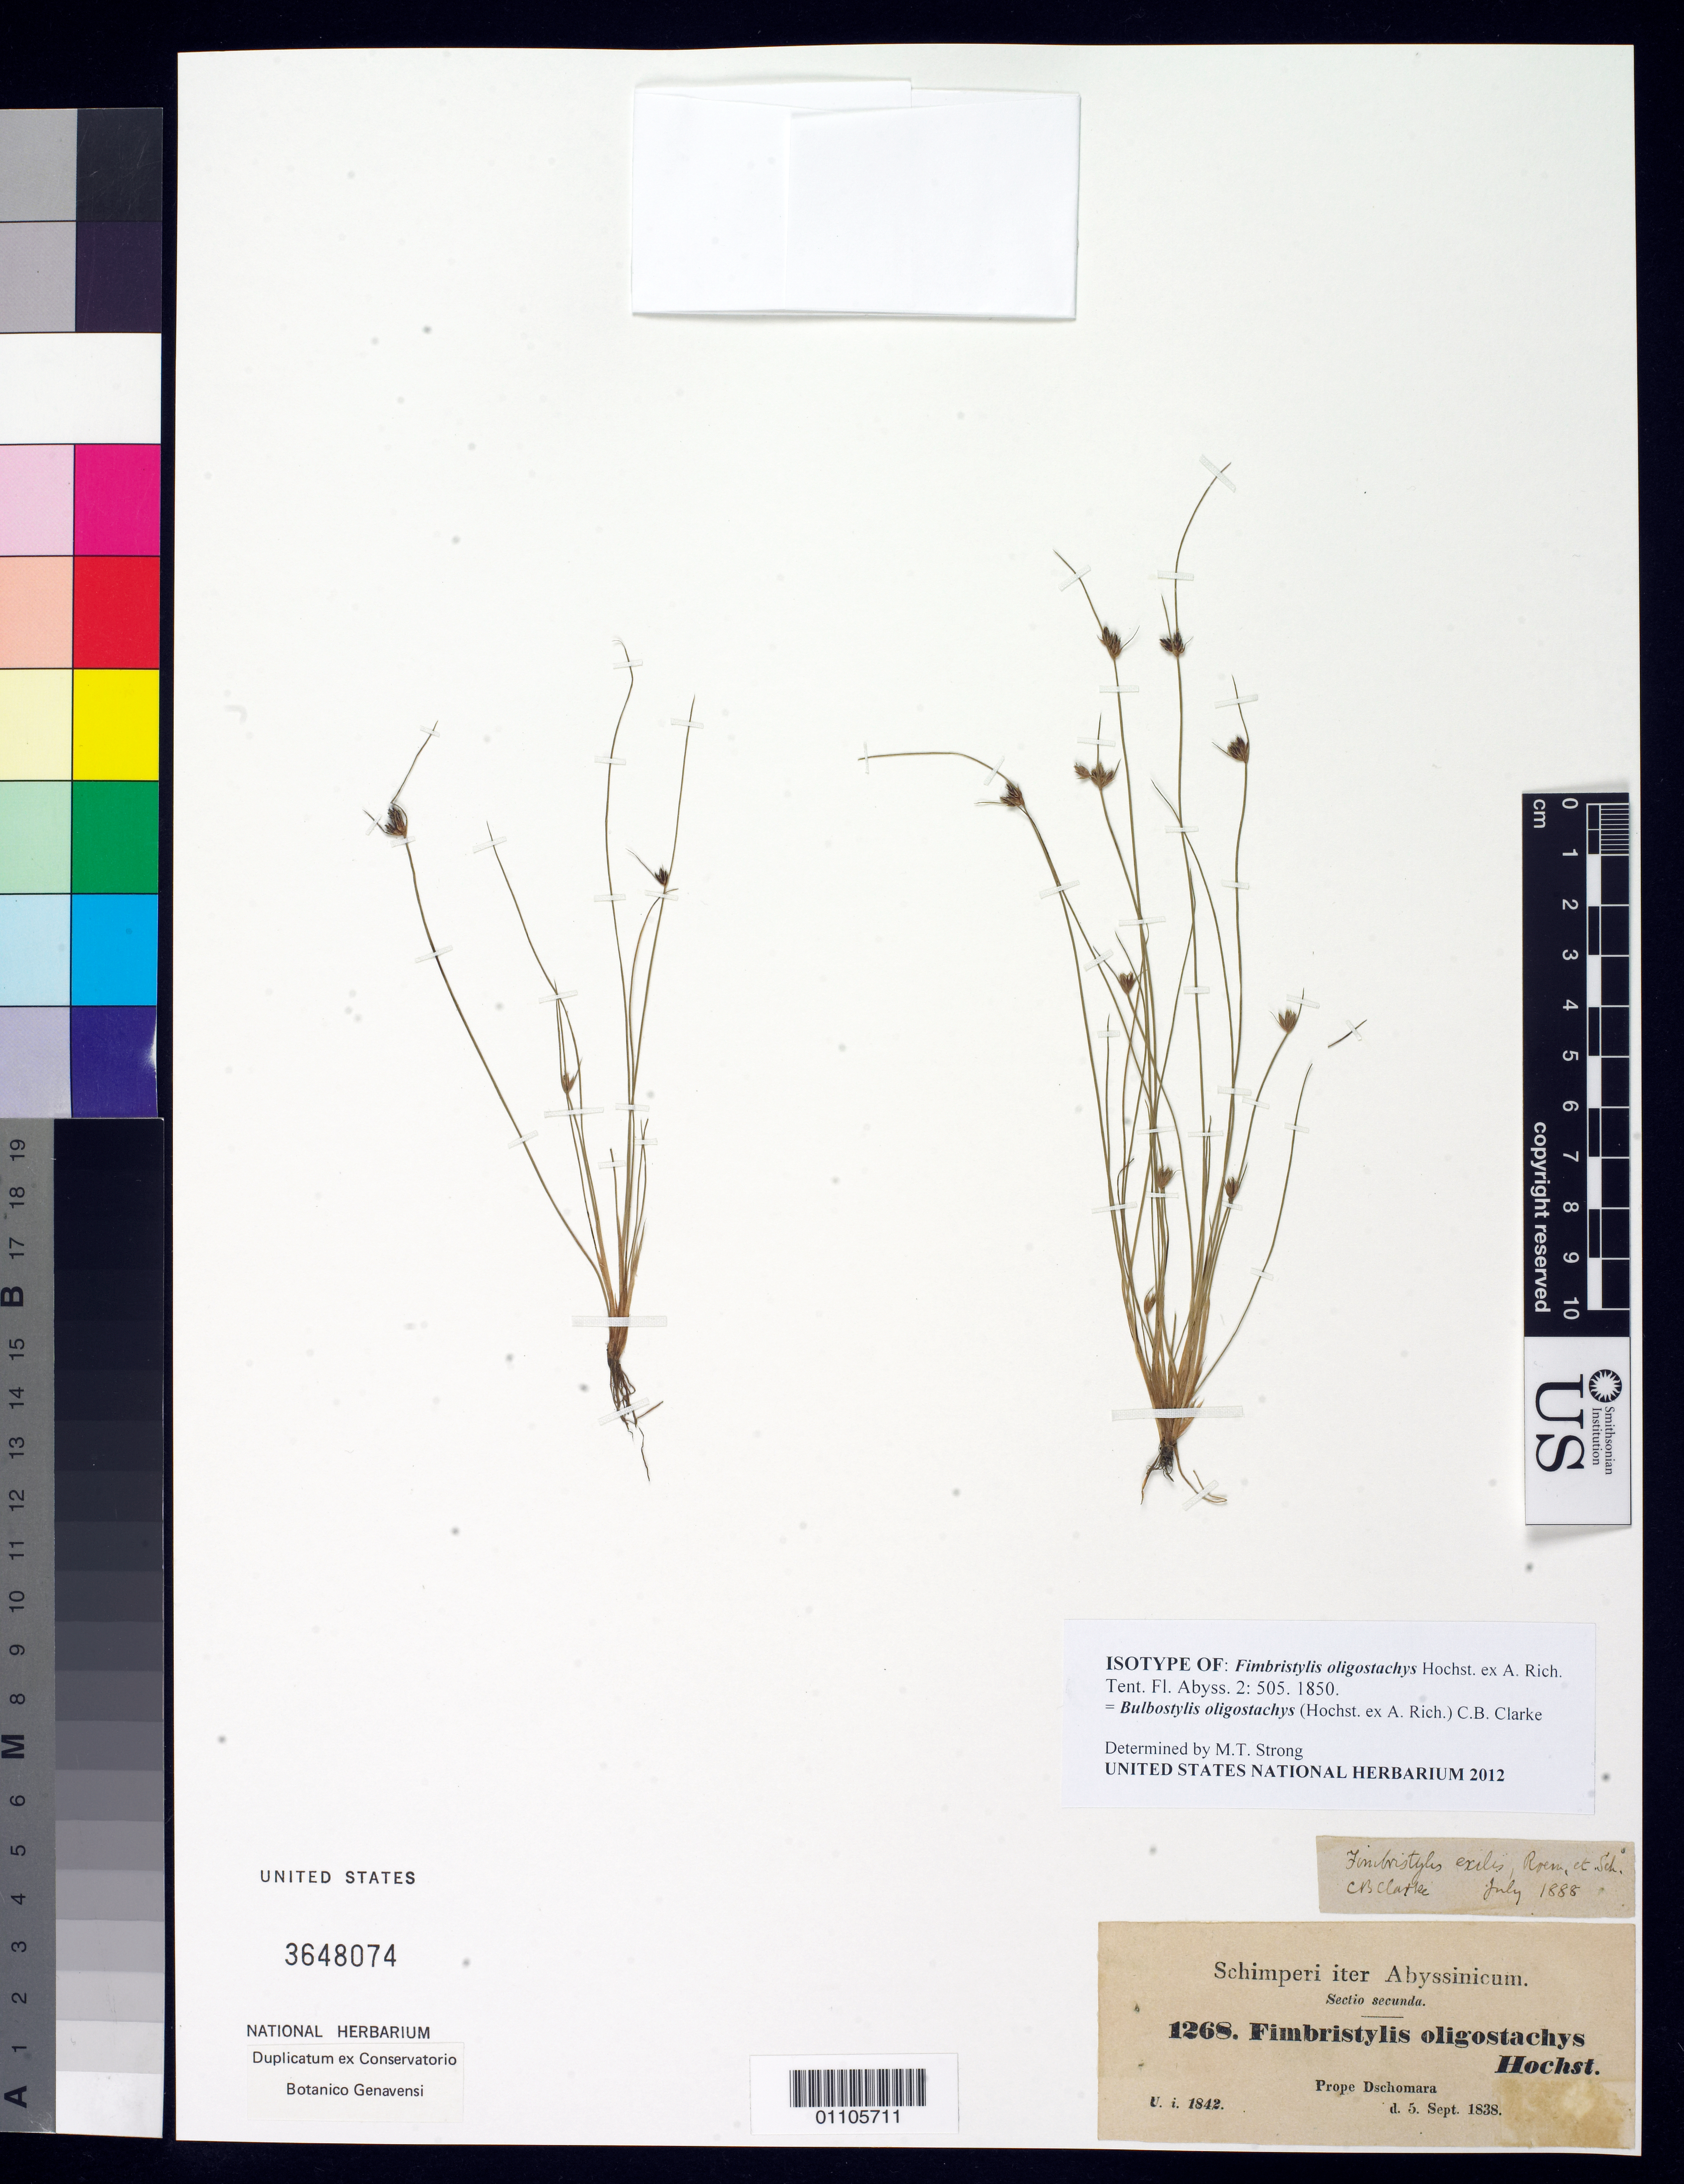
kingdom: Plantae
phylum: Tracheophyta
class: Liliopsida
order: Poales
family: Cyperaceae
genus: Fimbristylis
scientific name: Fimbristylis oligostachys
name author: Hochst. ex A. Rich.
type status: Isosyntype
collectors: G. W. Schimper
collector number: II 1268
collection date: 1838-09-05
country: Ethiopia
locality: "Abyssinia", prope Dschomara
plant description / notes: Annotated by M.T. Strong (2012) as "isotype"; protologue cites 2 collections (Quartin Dillon & Schimper).; 2012 annotation corrected and added to specimen by M.T. Strong, 2019.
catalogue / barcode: US 3648074